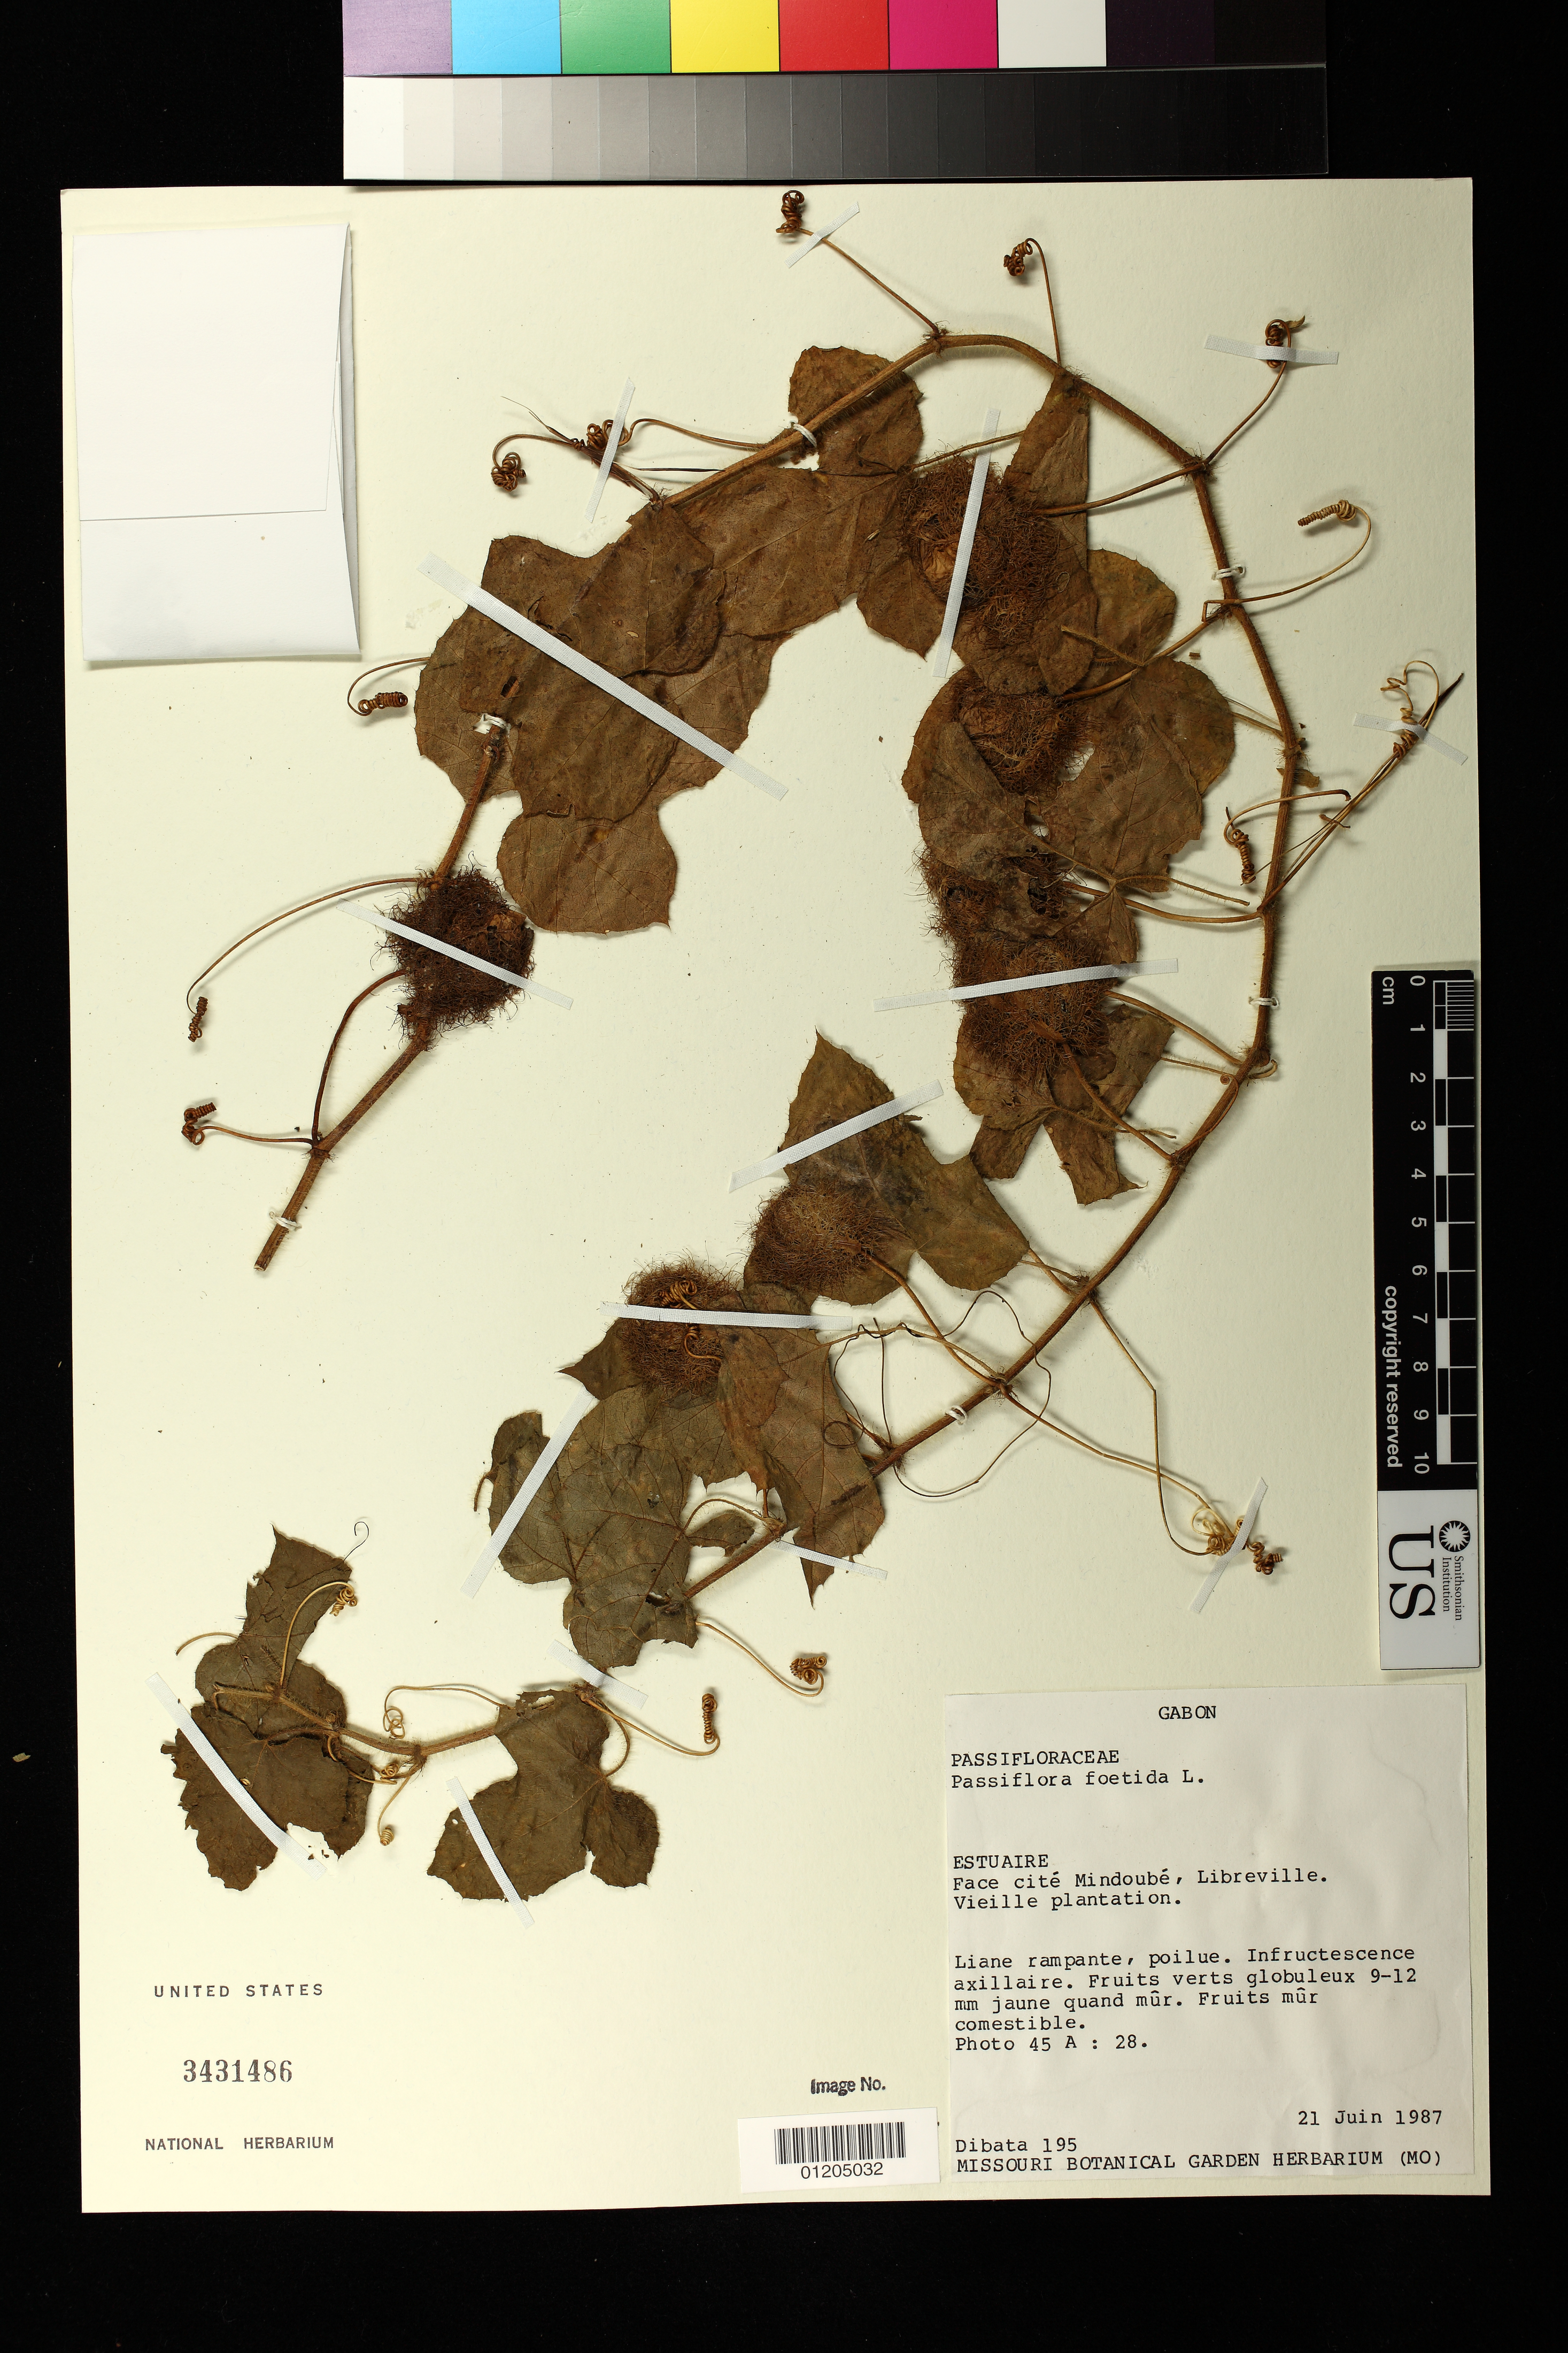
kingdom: Plantae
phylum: Tracheophyta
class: Magnoliopsida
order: Malpighiales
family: Passifloraceae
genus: Passiflora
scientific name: Passiflora foetida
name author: L.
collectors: Dibata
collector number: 195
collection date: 1987-06-21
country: Gabon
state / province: Estuaire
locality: Face cite Mindoube, Libreville.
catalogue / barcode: US 3431486